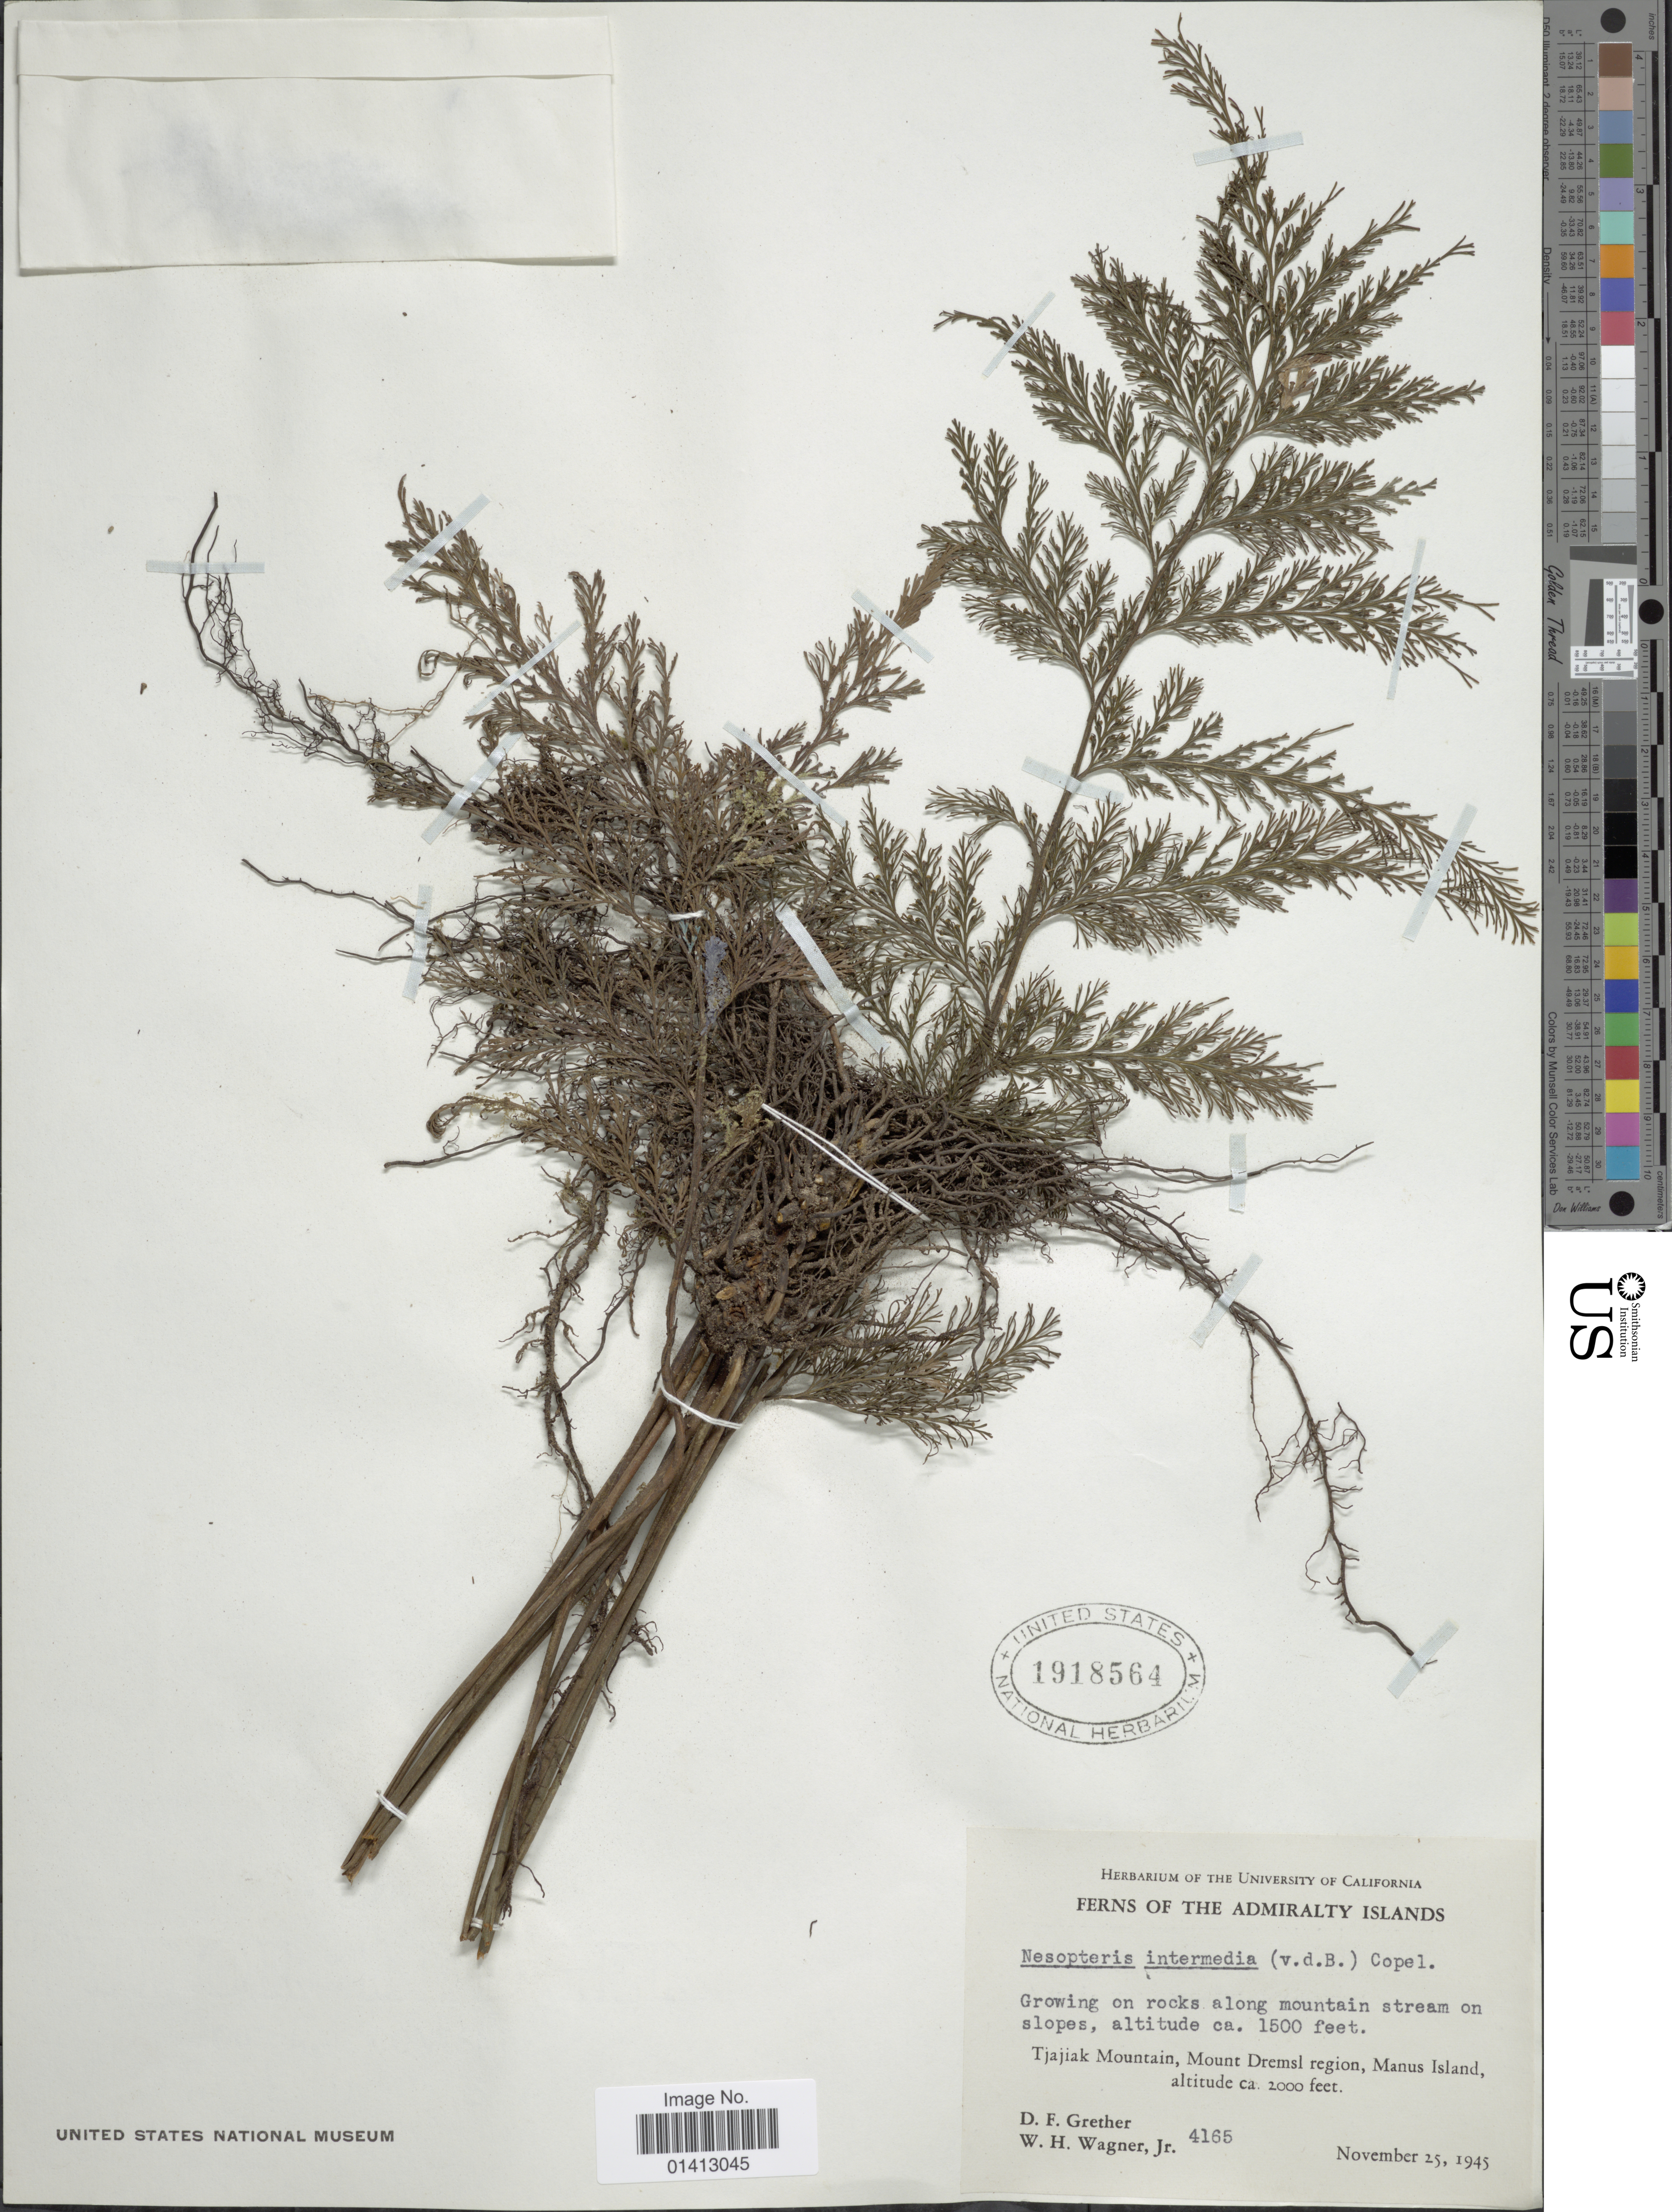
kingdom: Plantae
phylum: Tracheophyta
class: Polypodiopsida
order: Hymenophyllales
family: Hymenophyllaceae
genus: Crepidomanes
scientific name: Crepidomanes intermedium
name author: (Bosch) Ebihara & K. Iwats.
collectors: D. F. Grether & W. H. Wagner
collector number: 4165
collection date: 1945-11-25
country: Papua New Guinea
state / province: Manus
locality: The Admiralty Islands, Tjajiak Mountain, Mount Dremsl region, Manus Island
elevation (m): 610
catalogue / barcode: US 1918564